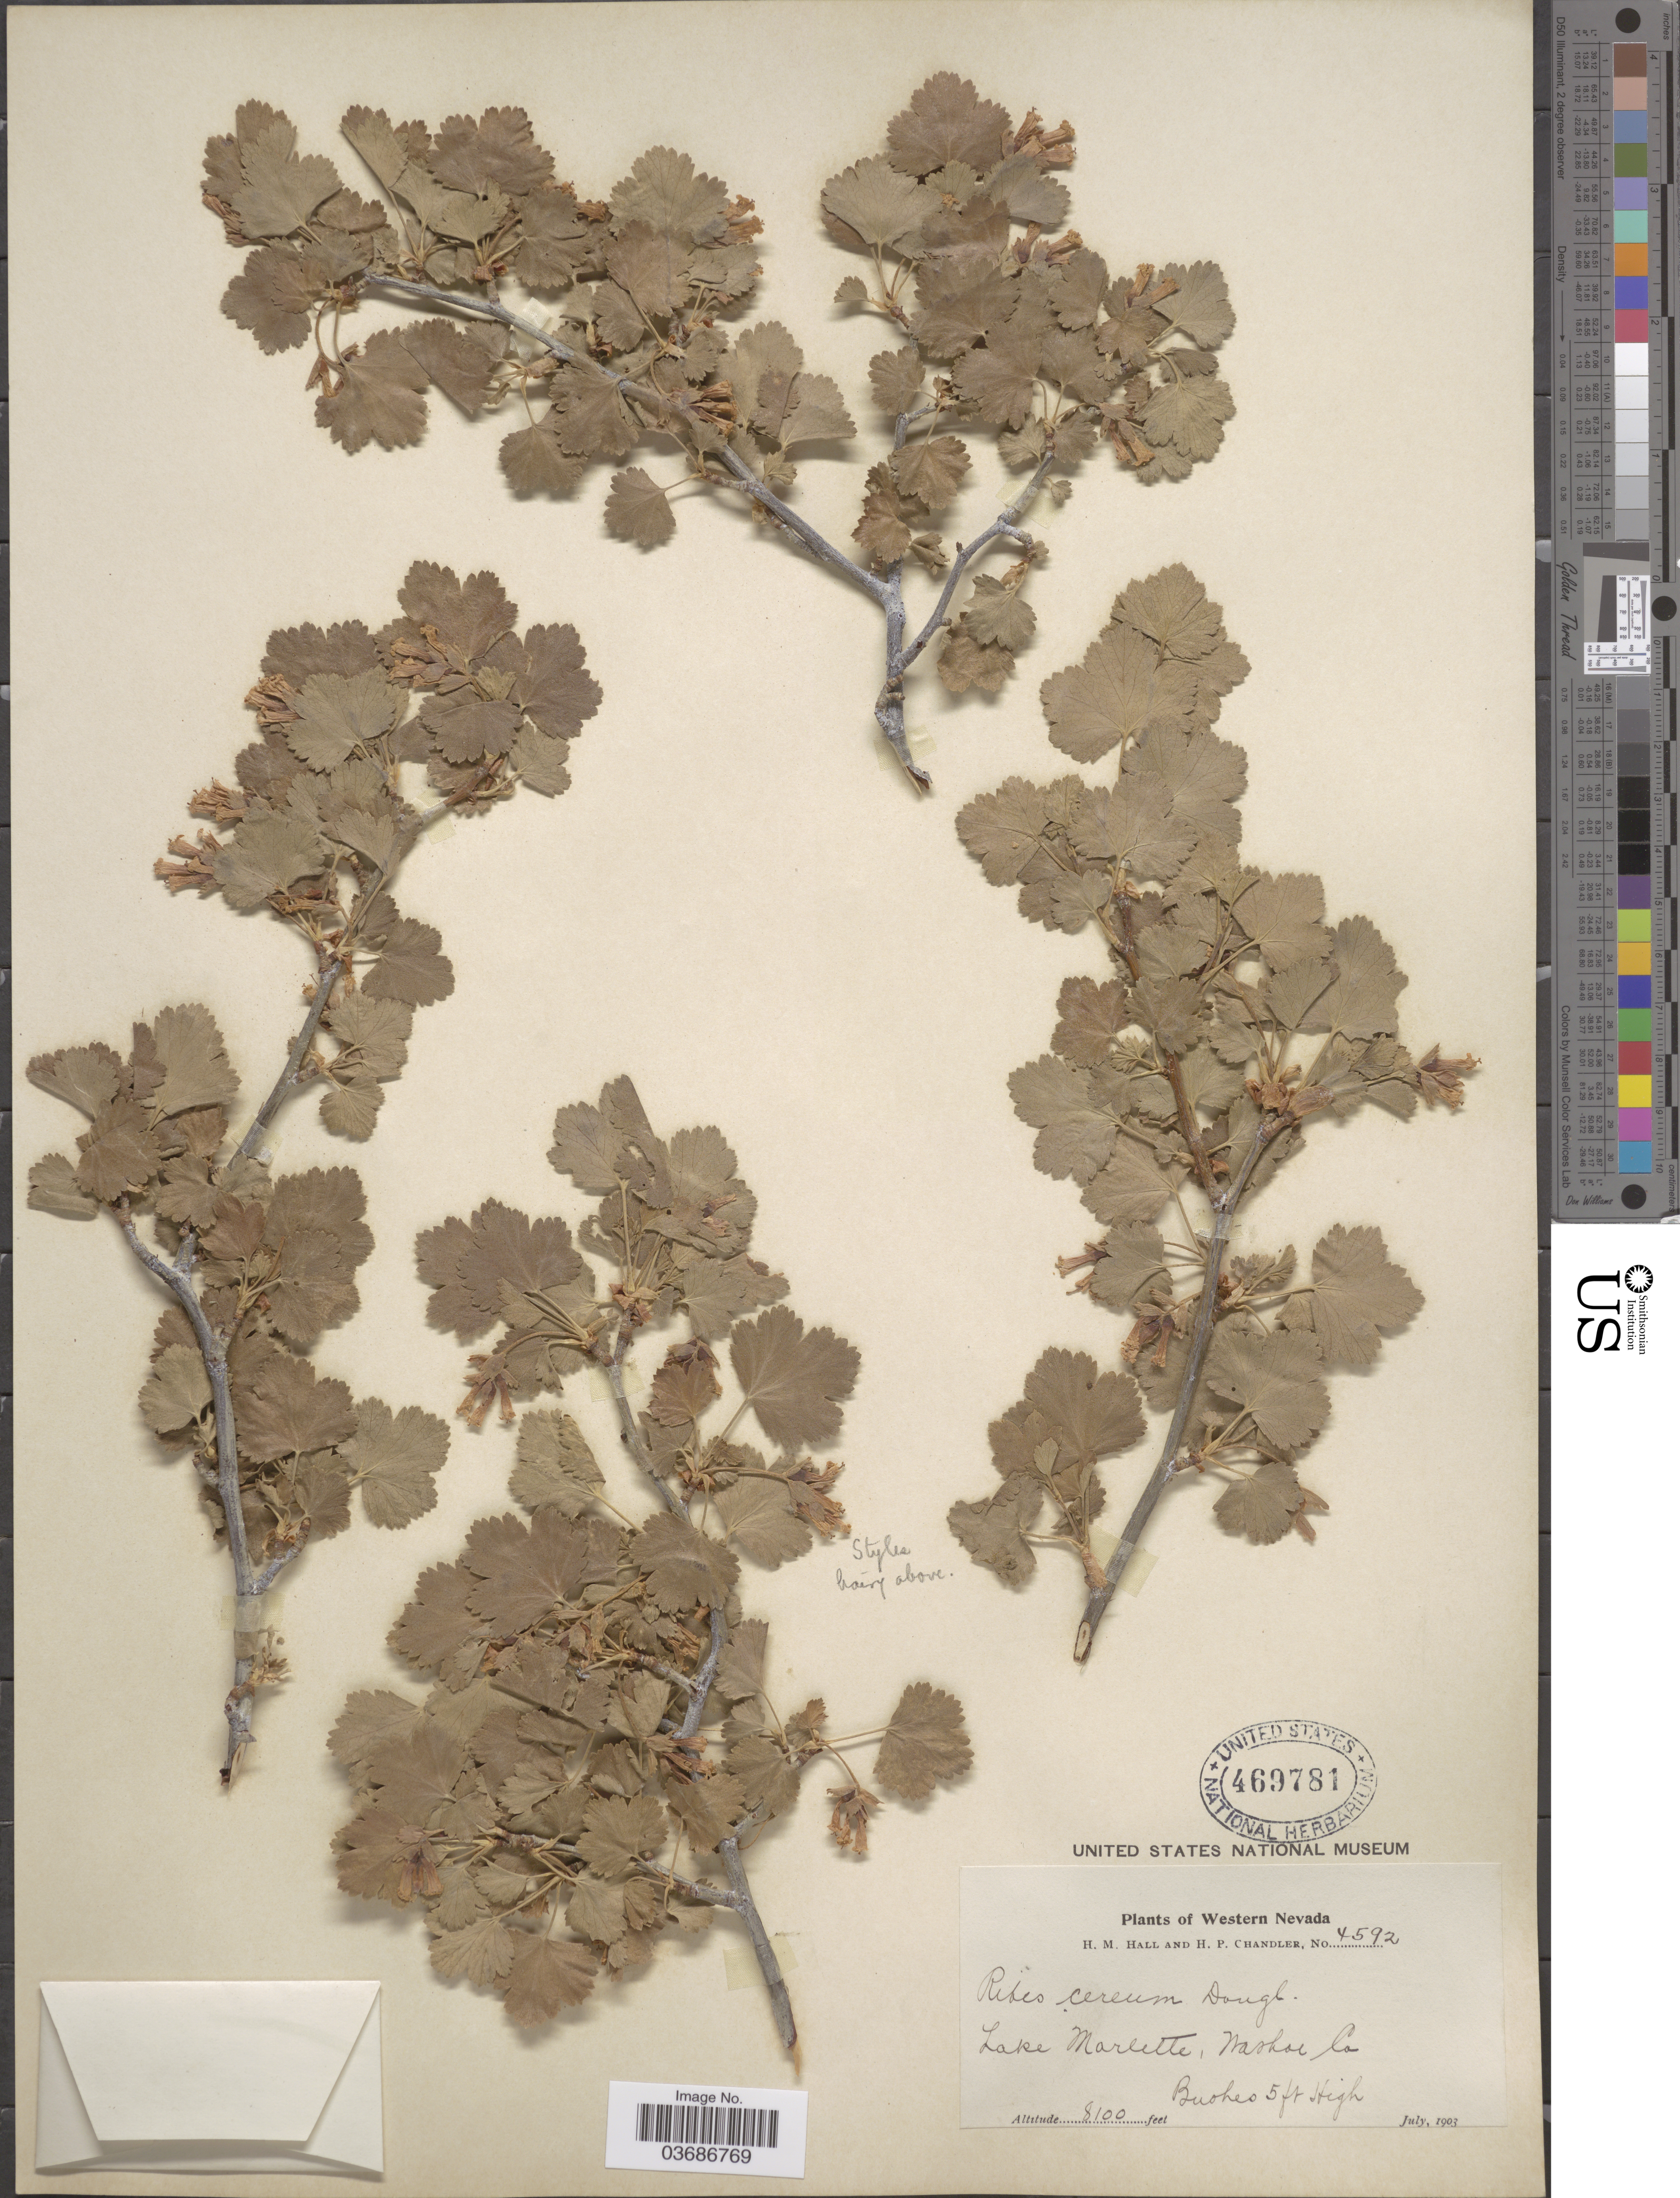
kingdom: Plantae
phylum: Tracheophyta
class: Magnoliopsida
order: Saxifragales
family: Grossulariaceae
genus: Ribes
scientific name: Ribes cereum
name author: Douglas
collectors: H. M. Hall & H. Chandler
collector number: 4592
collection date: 1903-07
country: United States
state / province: Nevada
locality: Western Nevada. Lake Marlette, Washoe Co.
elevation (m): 2469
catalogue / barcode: US 469781